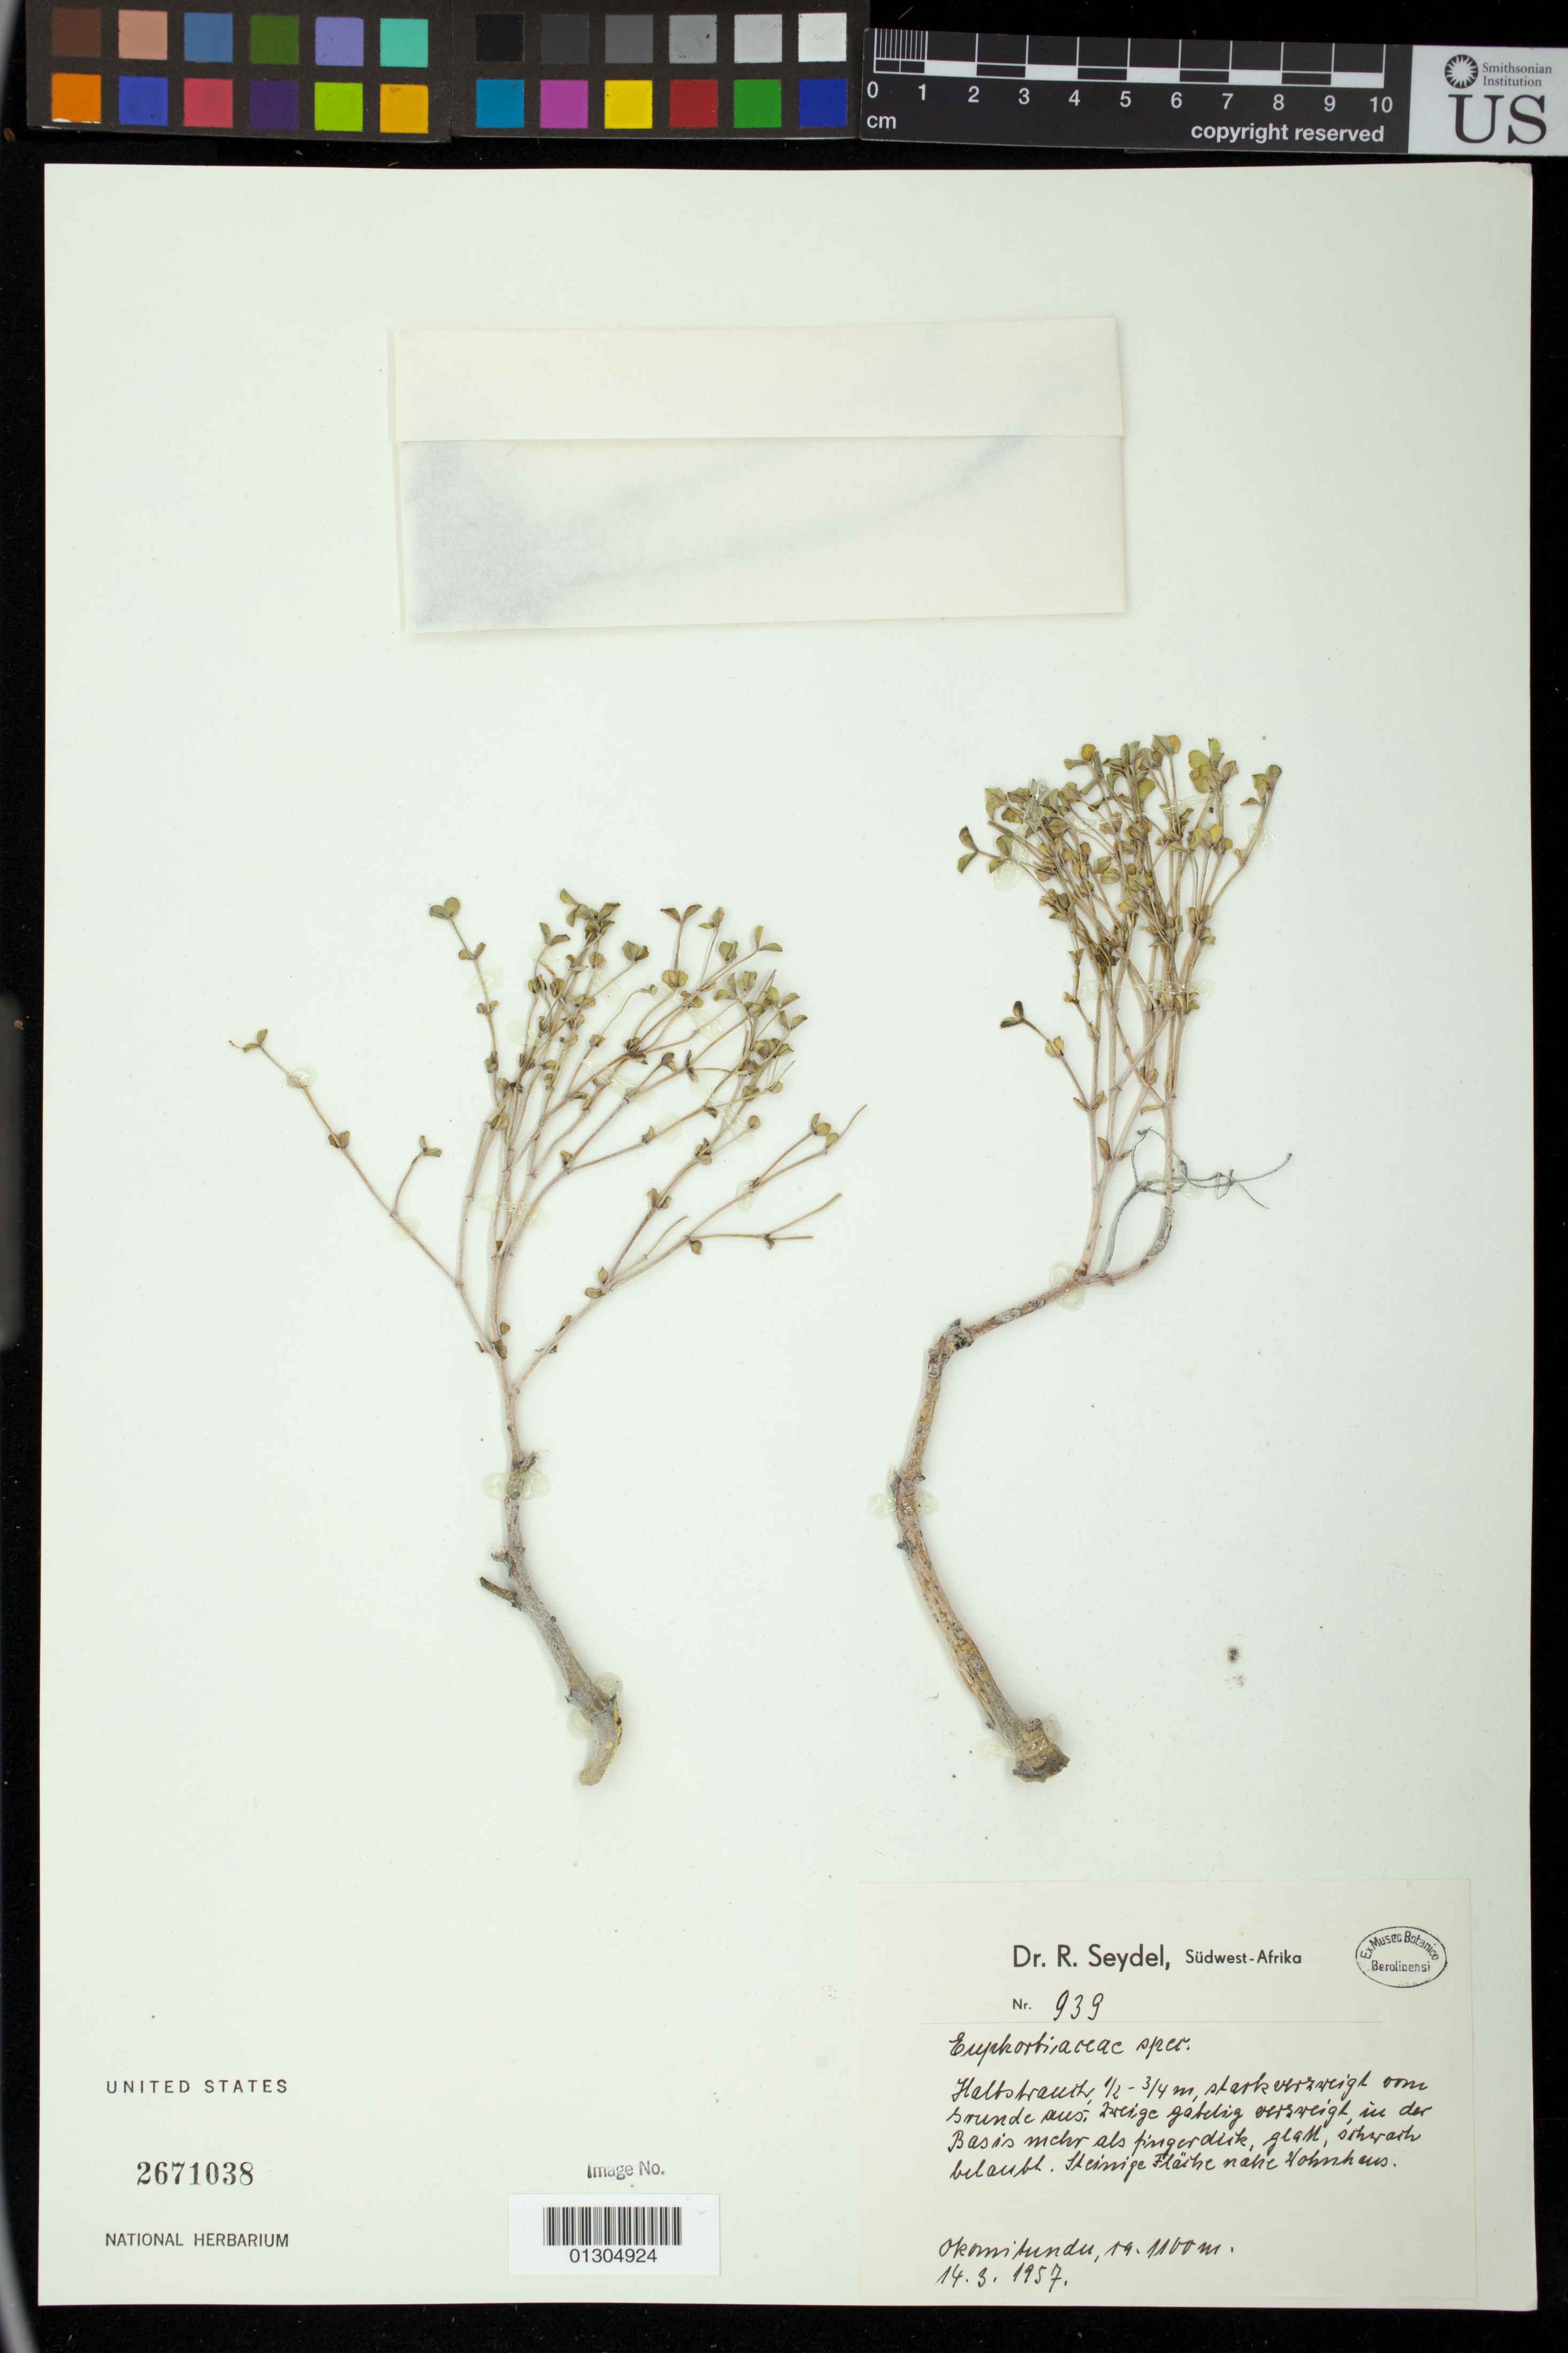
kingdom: Plantae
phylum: Tracheophyta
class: Magnoliopsida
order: Malpighiales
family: Euphorbiaceae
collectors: R. Seydel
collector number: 939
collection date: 1957-03-14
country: Namibia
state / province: Erongo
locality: Okomitundu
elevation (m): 1100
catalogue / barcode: US 2671038